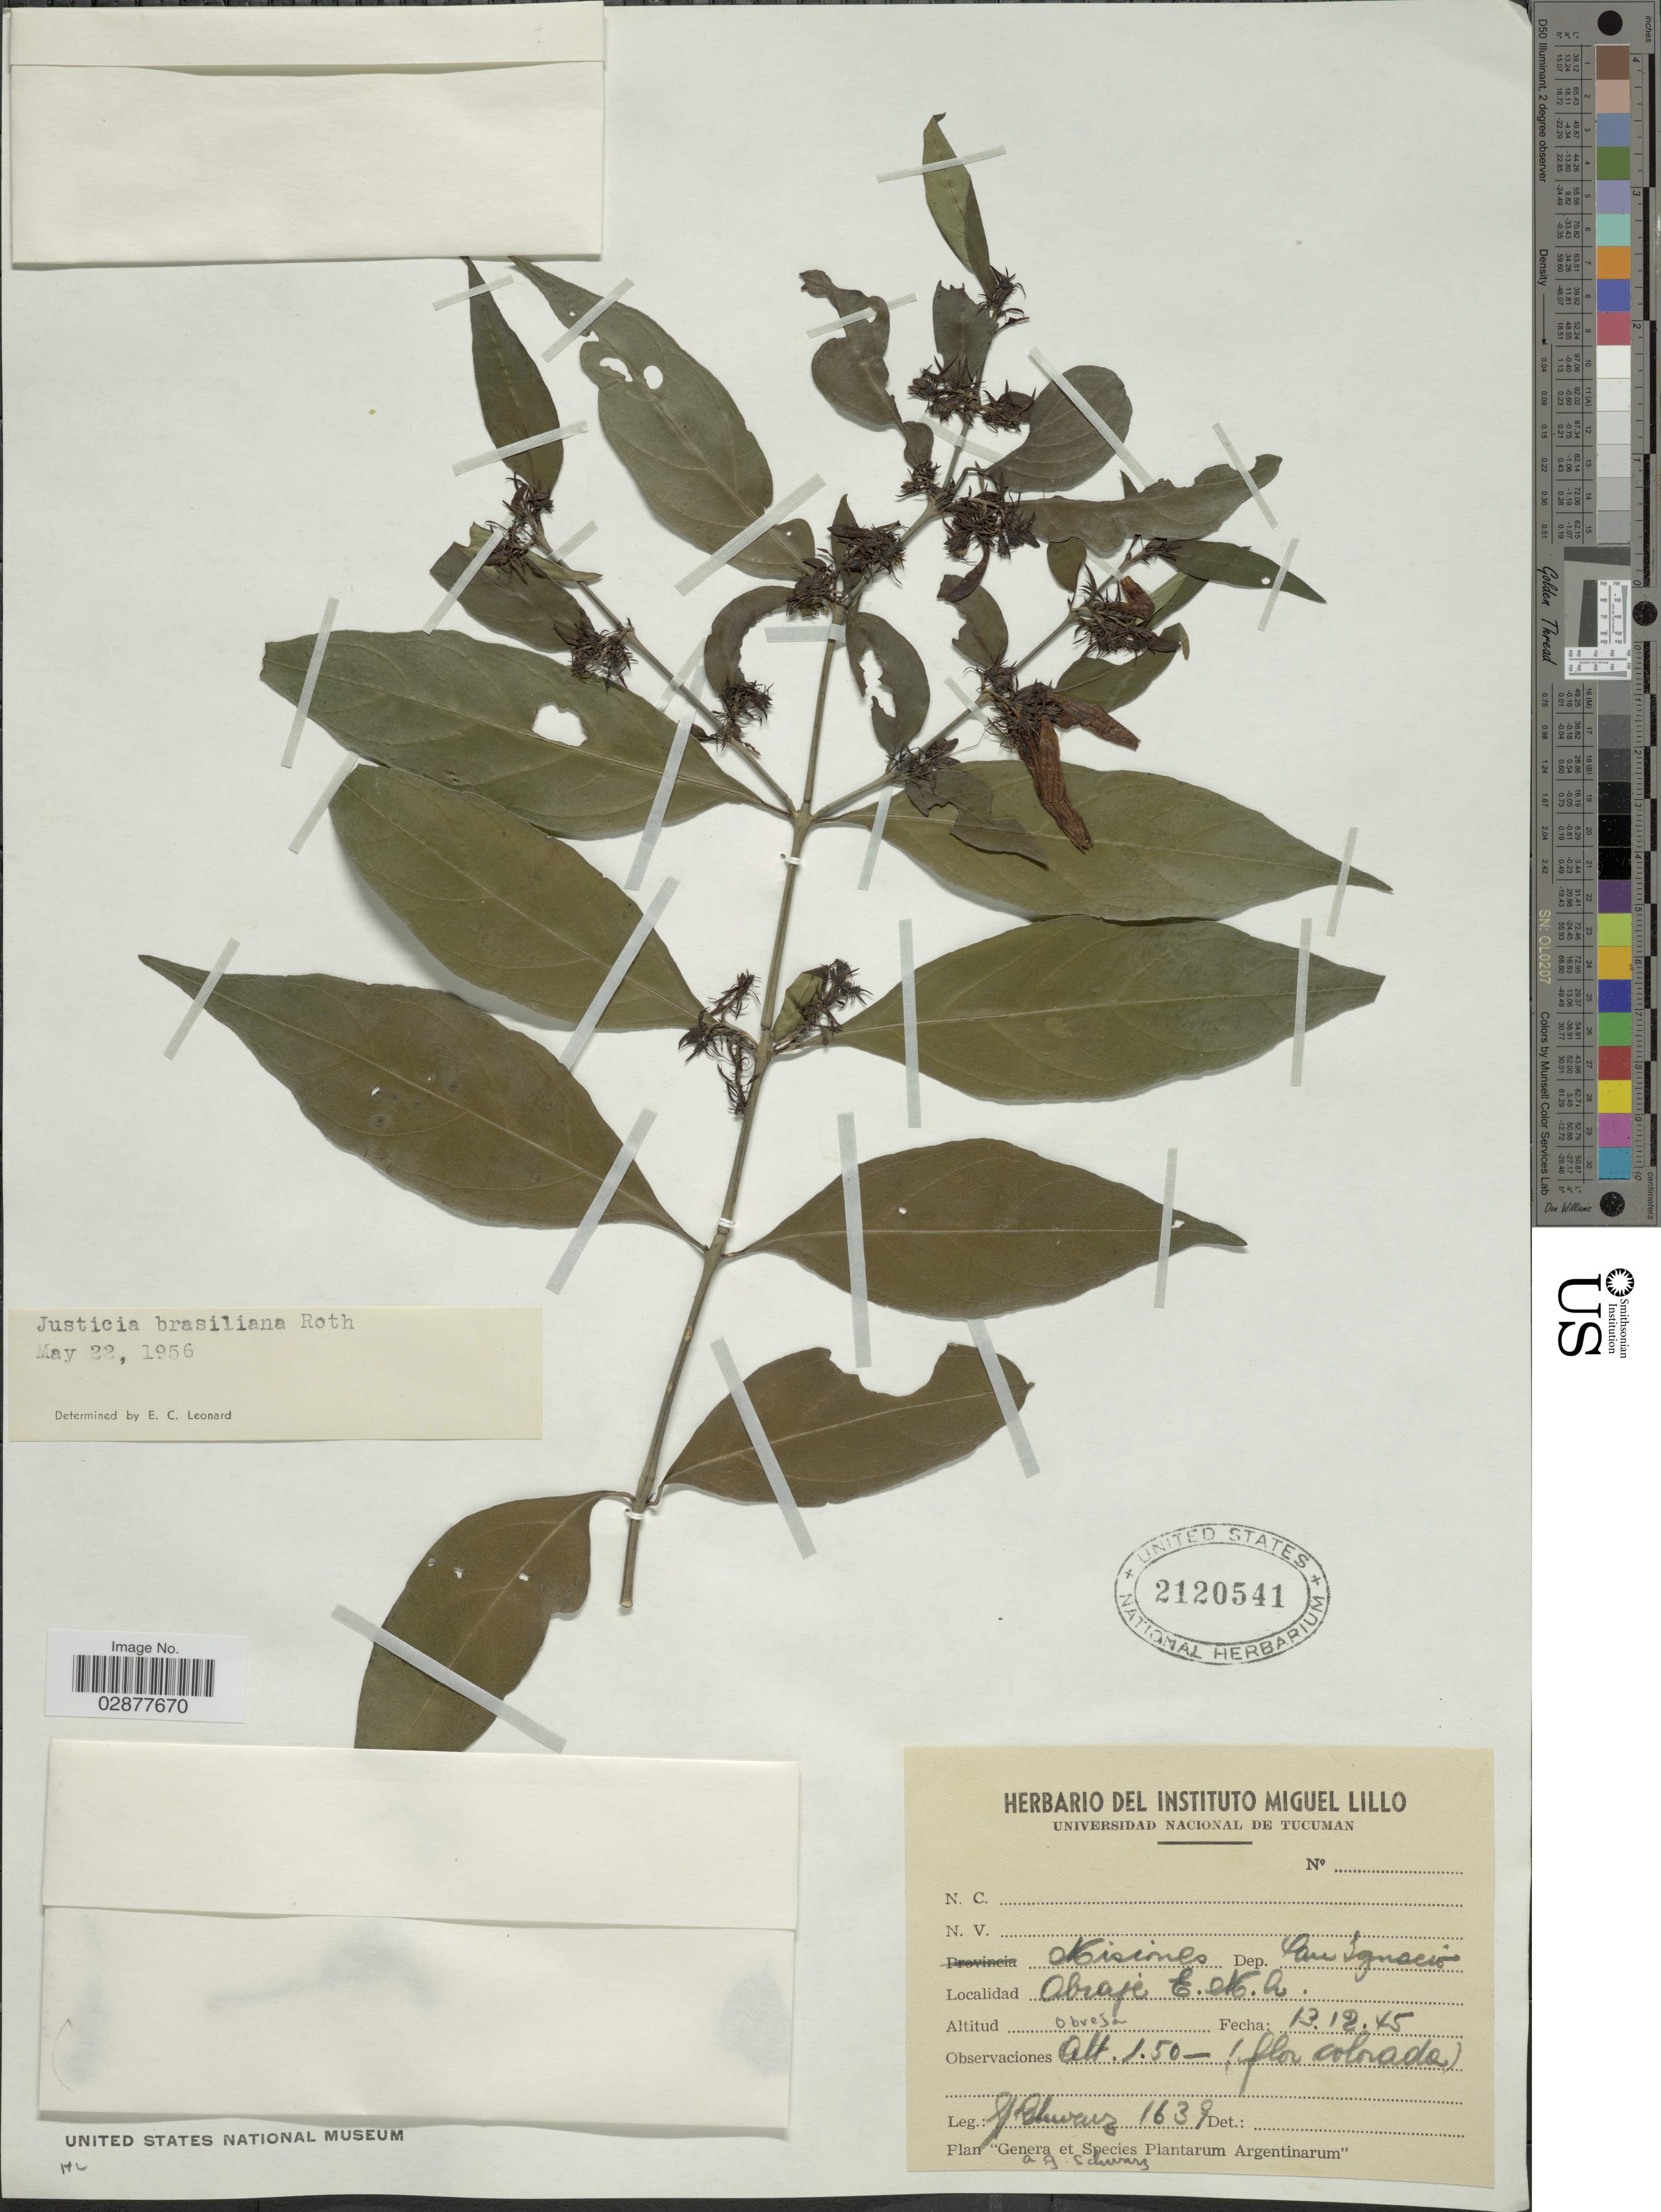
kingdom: Plantae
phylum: Tracheophyta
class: Magnoliopsida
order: Lamiales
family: Acanthaceae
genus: Justicia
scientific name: Justicia brasiliana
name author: Roth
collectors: A. Schwarz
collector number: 1639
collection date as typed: Transcribed d/m/y: 13/12/45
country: Argentina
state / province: Misiones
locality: Misiones, Dep. San Ignacio. Abraje E.M.A.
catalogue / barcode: US 2120541